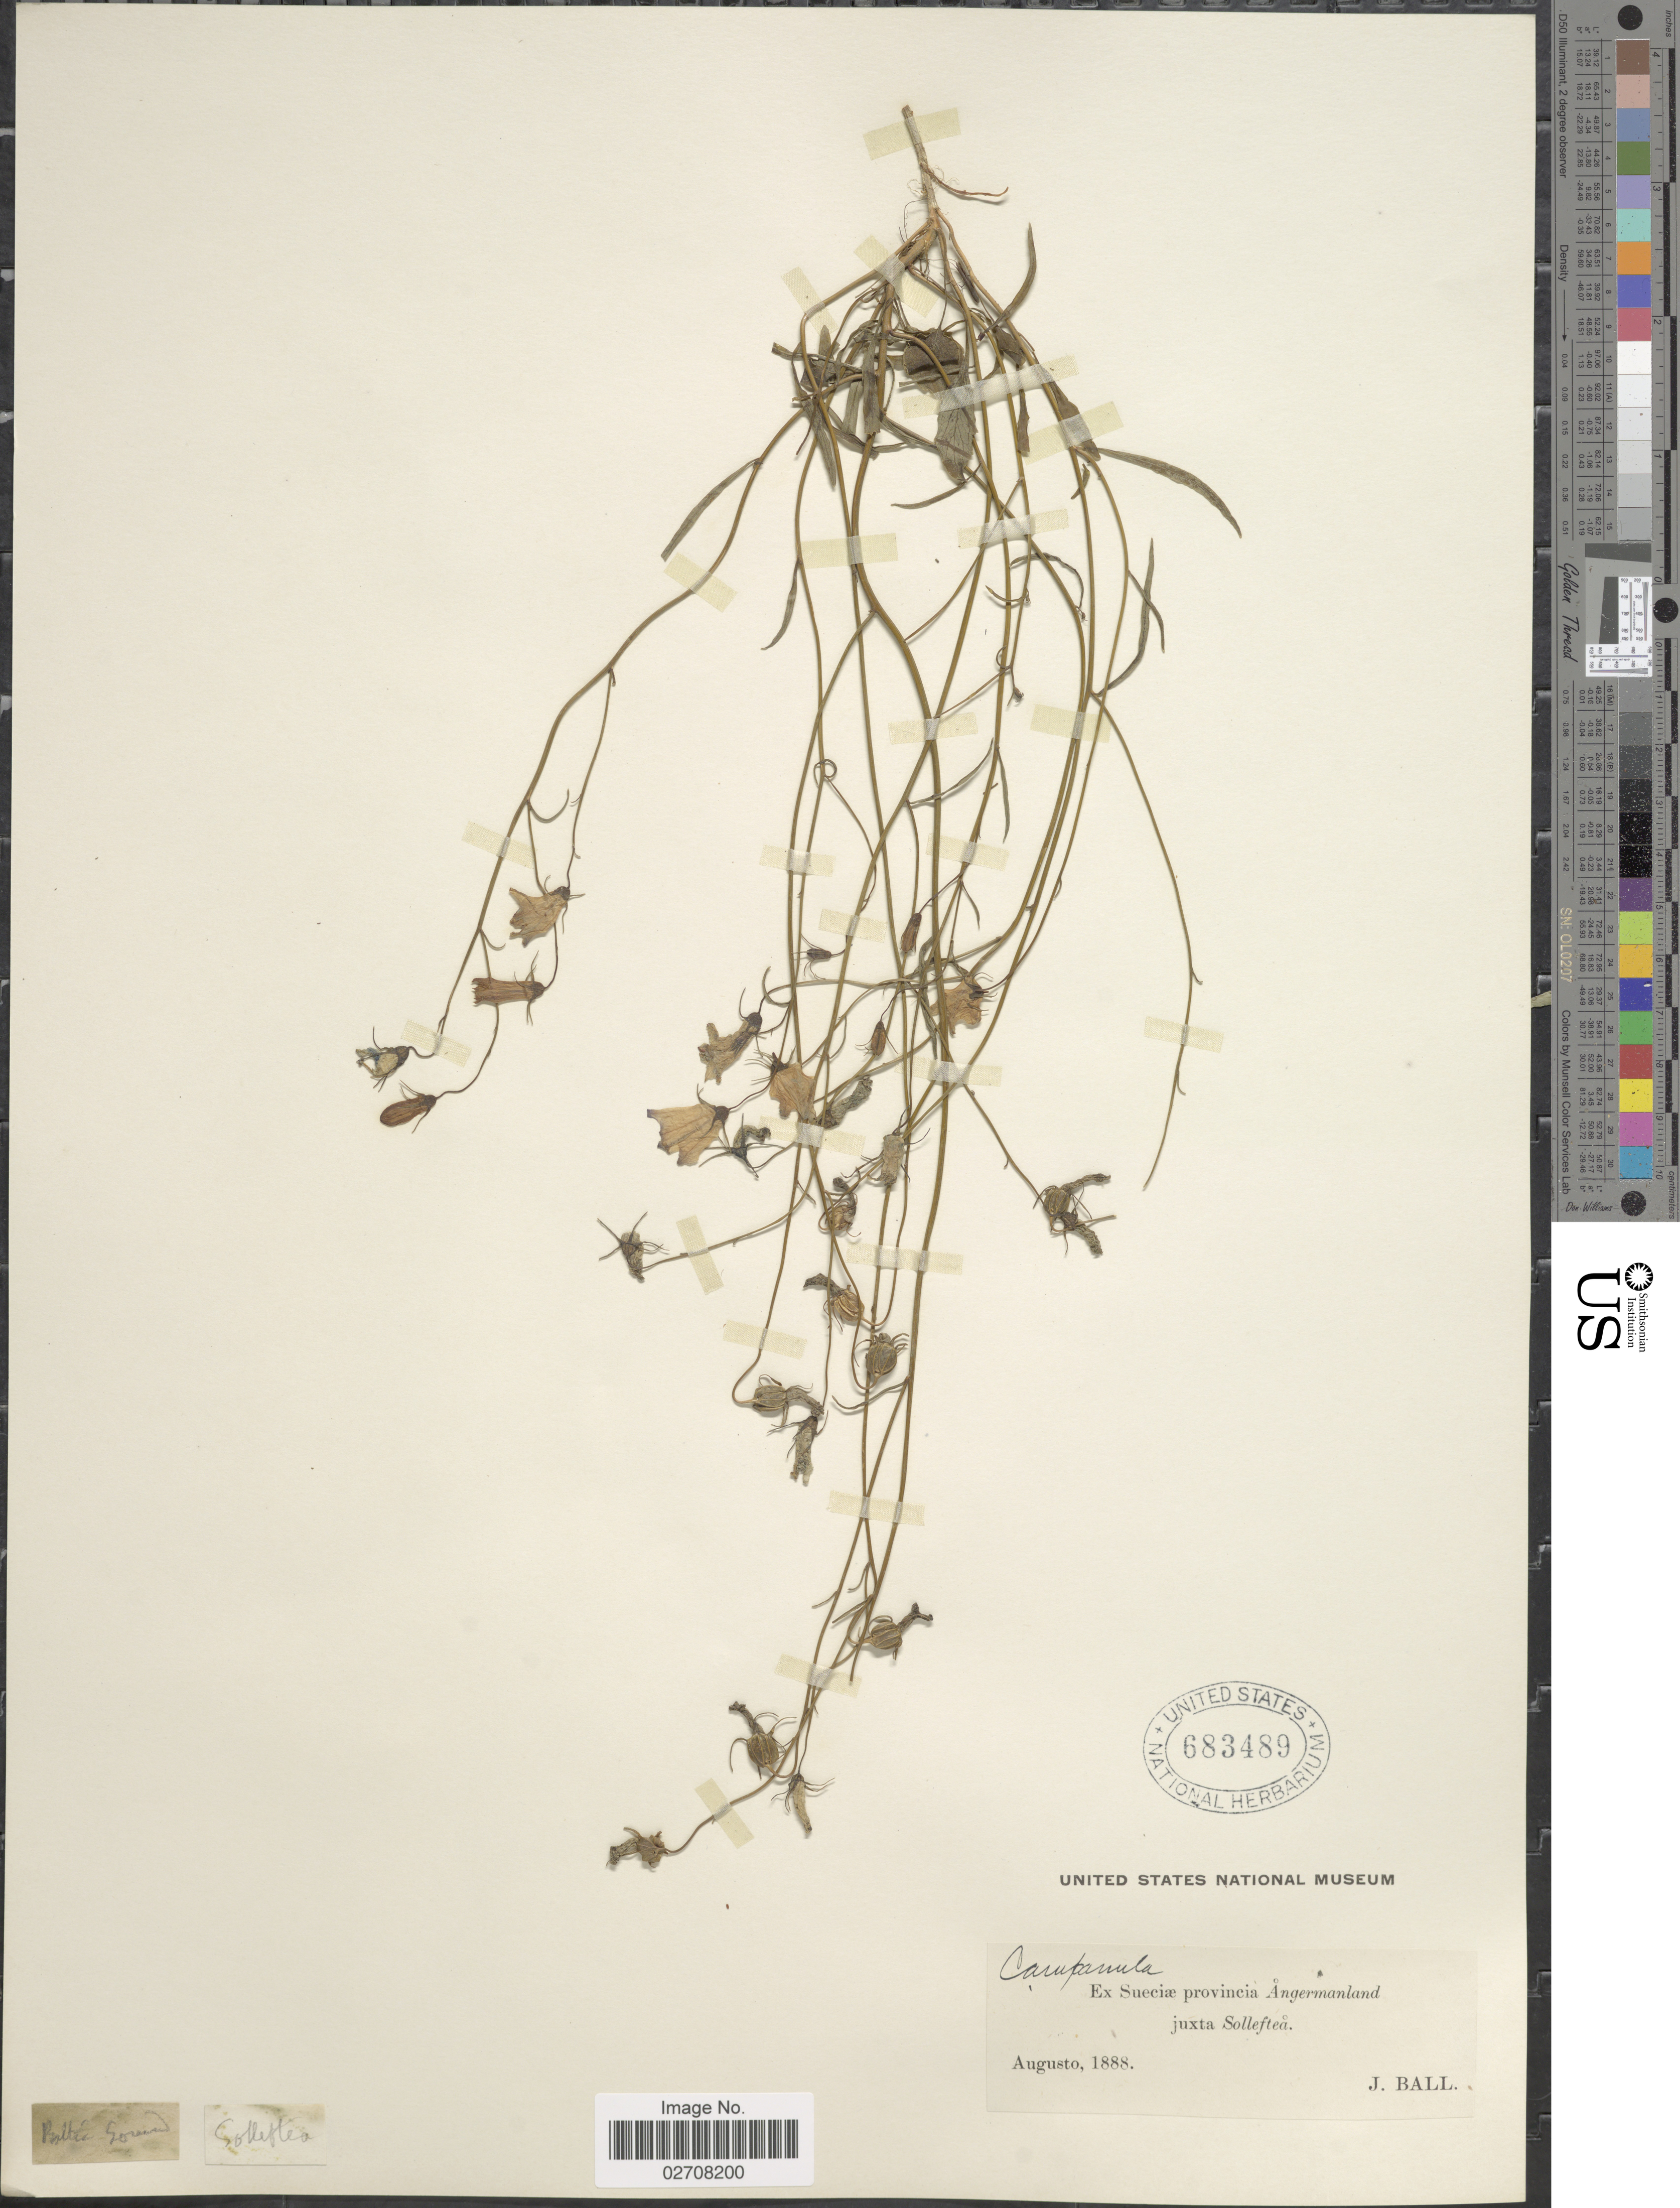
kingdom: Plantae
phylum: Tracheophyta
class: Magnoliopsida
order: Asterales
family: Campanulaceae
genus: Campanula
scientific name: Campanula sp.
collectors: J. Ball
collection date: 1888-08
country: Sweden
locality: Sueciae provincia Angermanland juxta Solleftea.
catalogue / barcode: US 683489